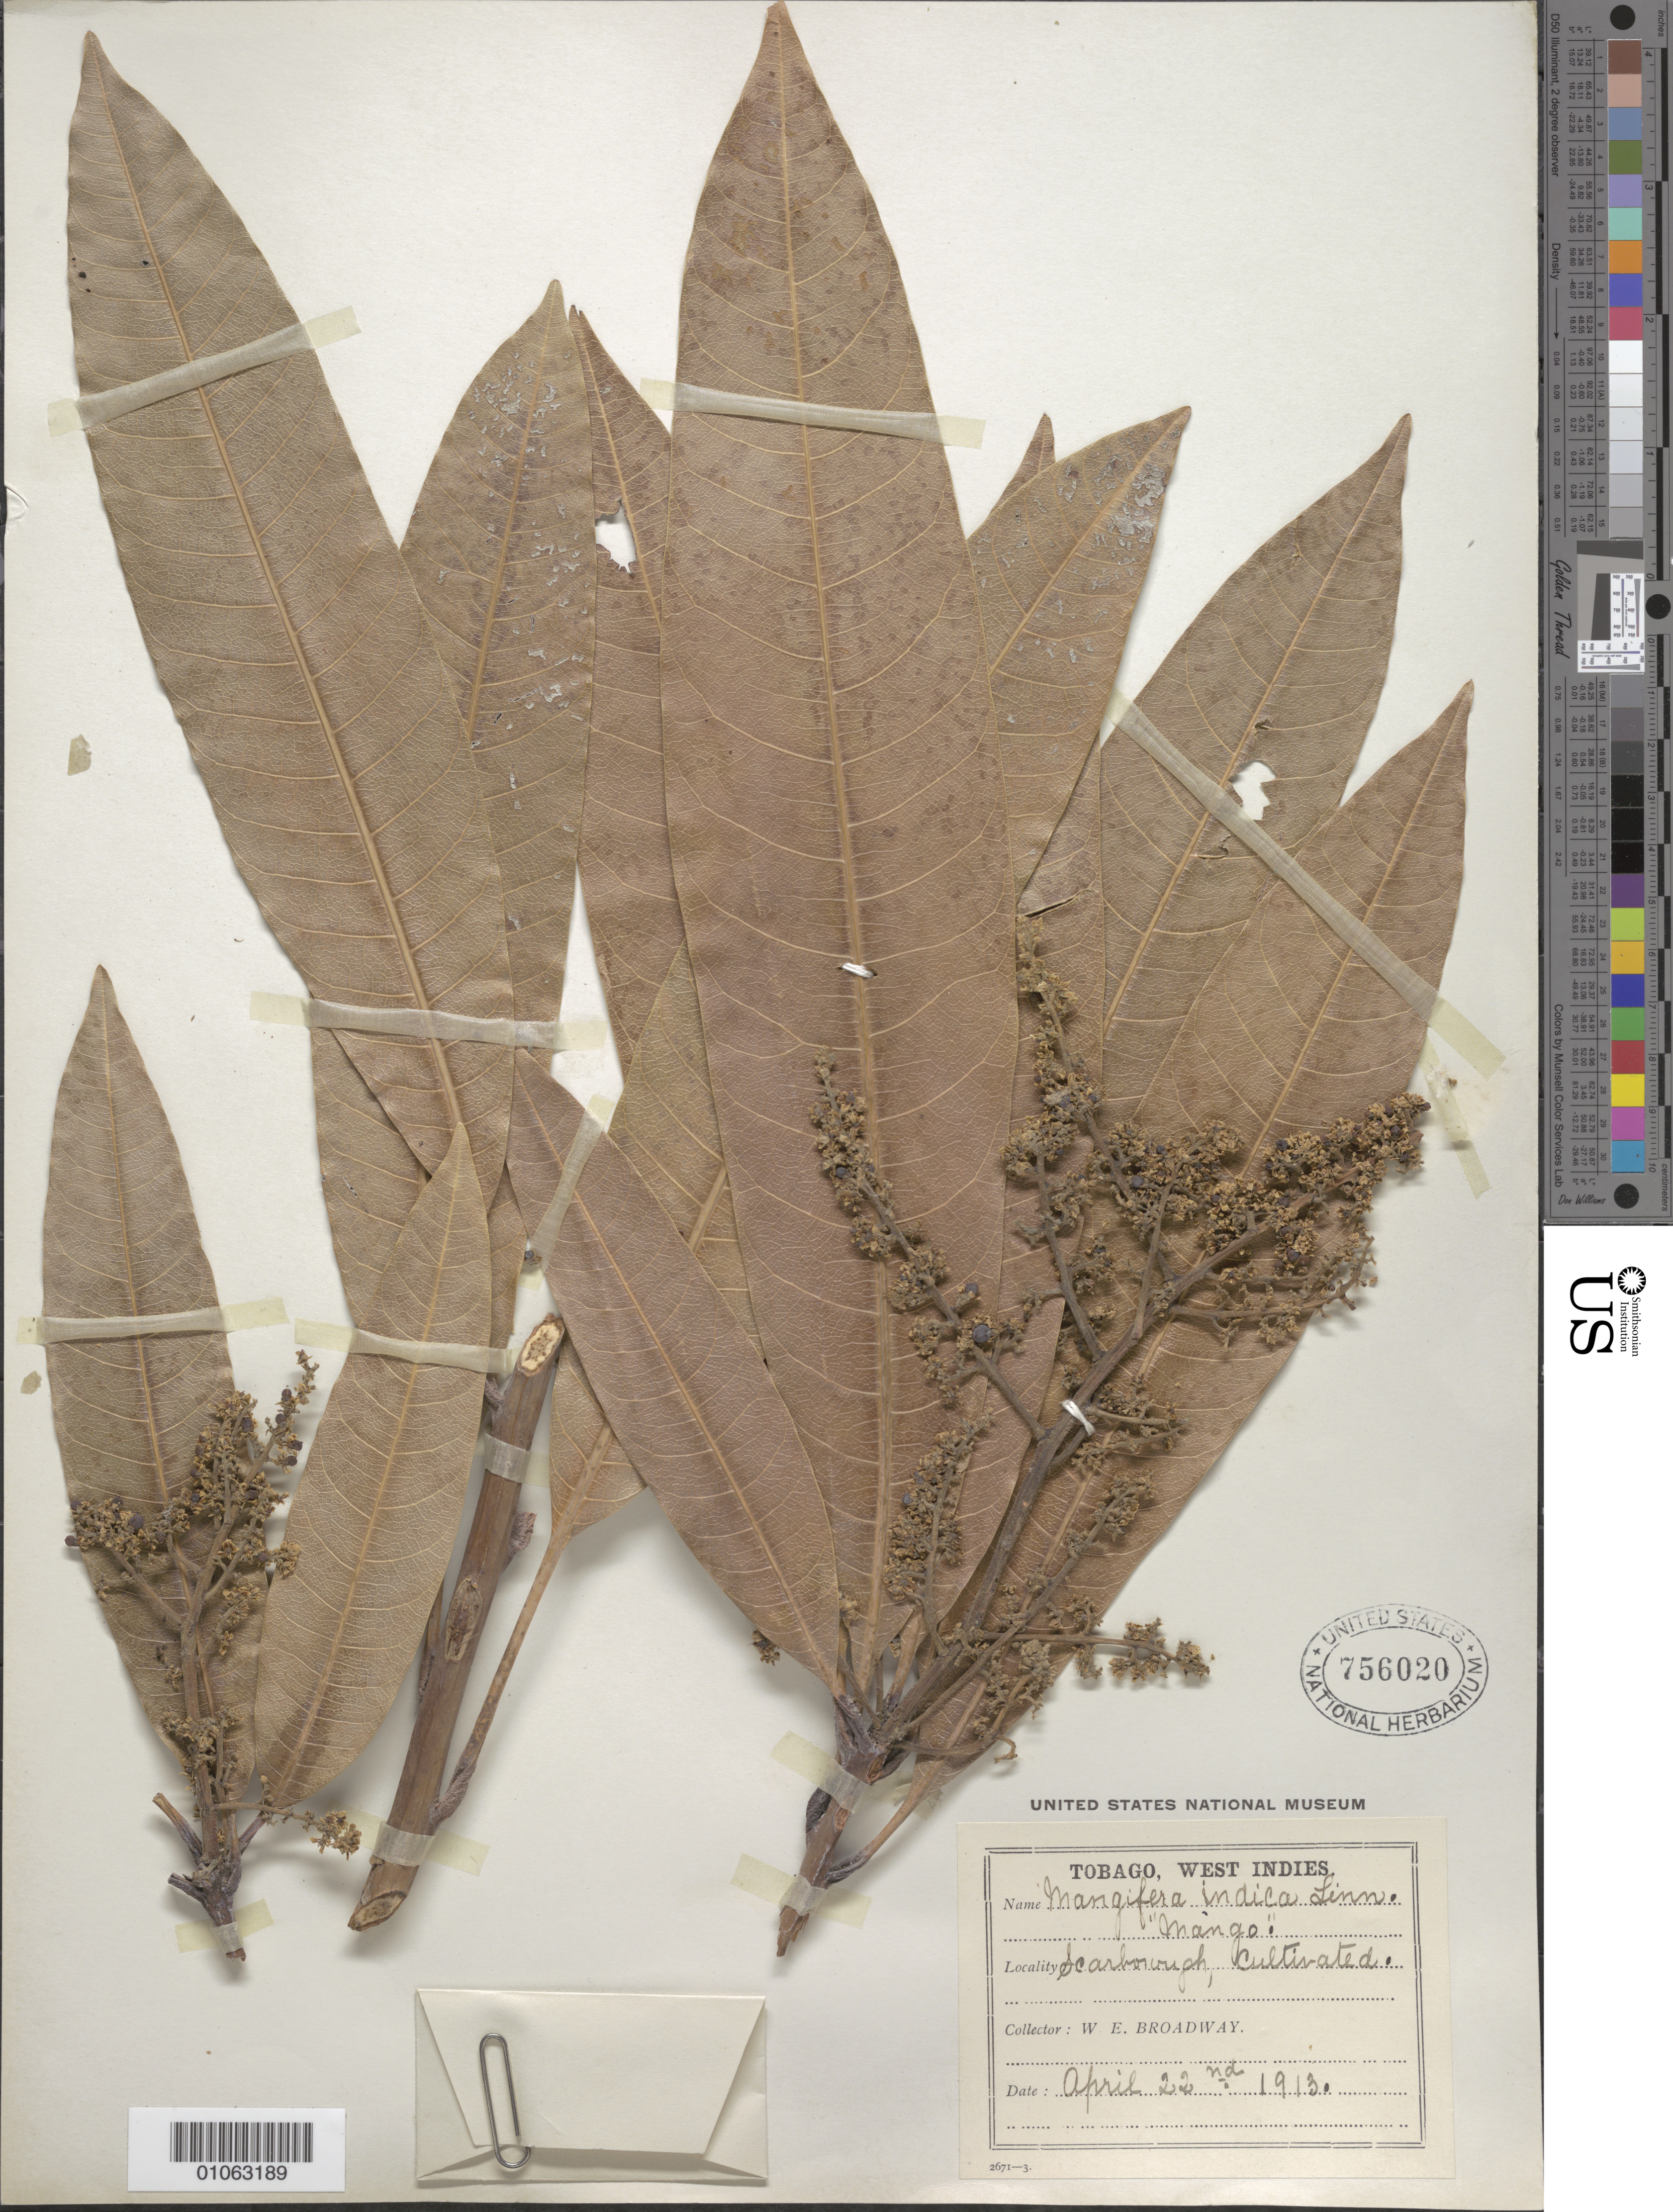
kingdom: Plantae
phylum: Tracheophyta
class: Magnoliopsida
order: Sapindales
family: Anacardiaceae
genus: Mangifera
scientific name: Mangifera indica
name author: L.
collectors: W. E. Broadway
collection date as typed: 22 Apr 1913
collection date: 1913-04-22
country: Trinidad and Tobago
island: Tobago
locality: Scarborough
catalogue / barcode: US 756020